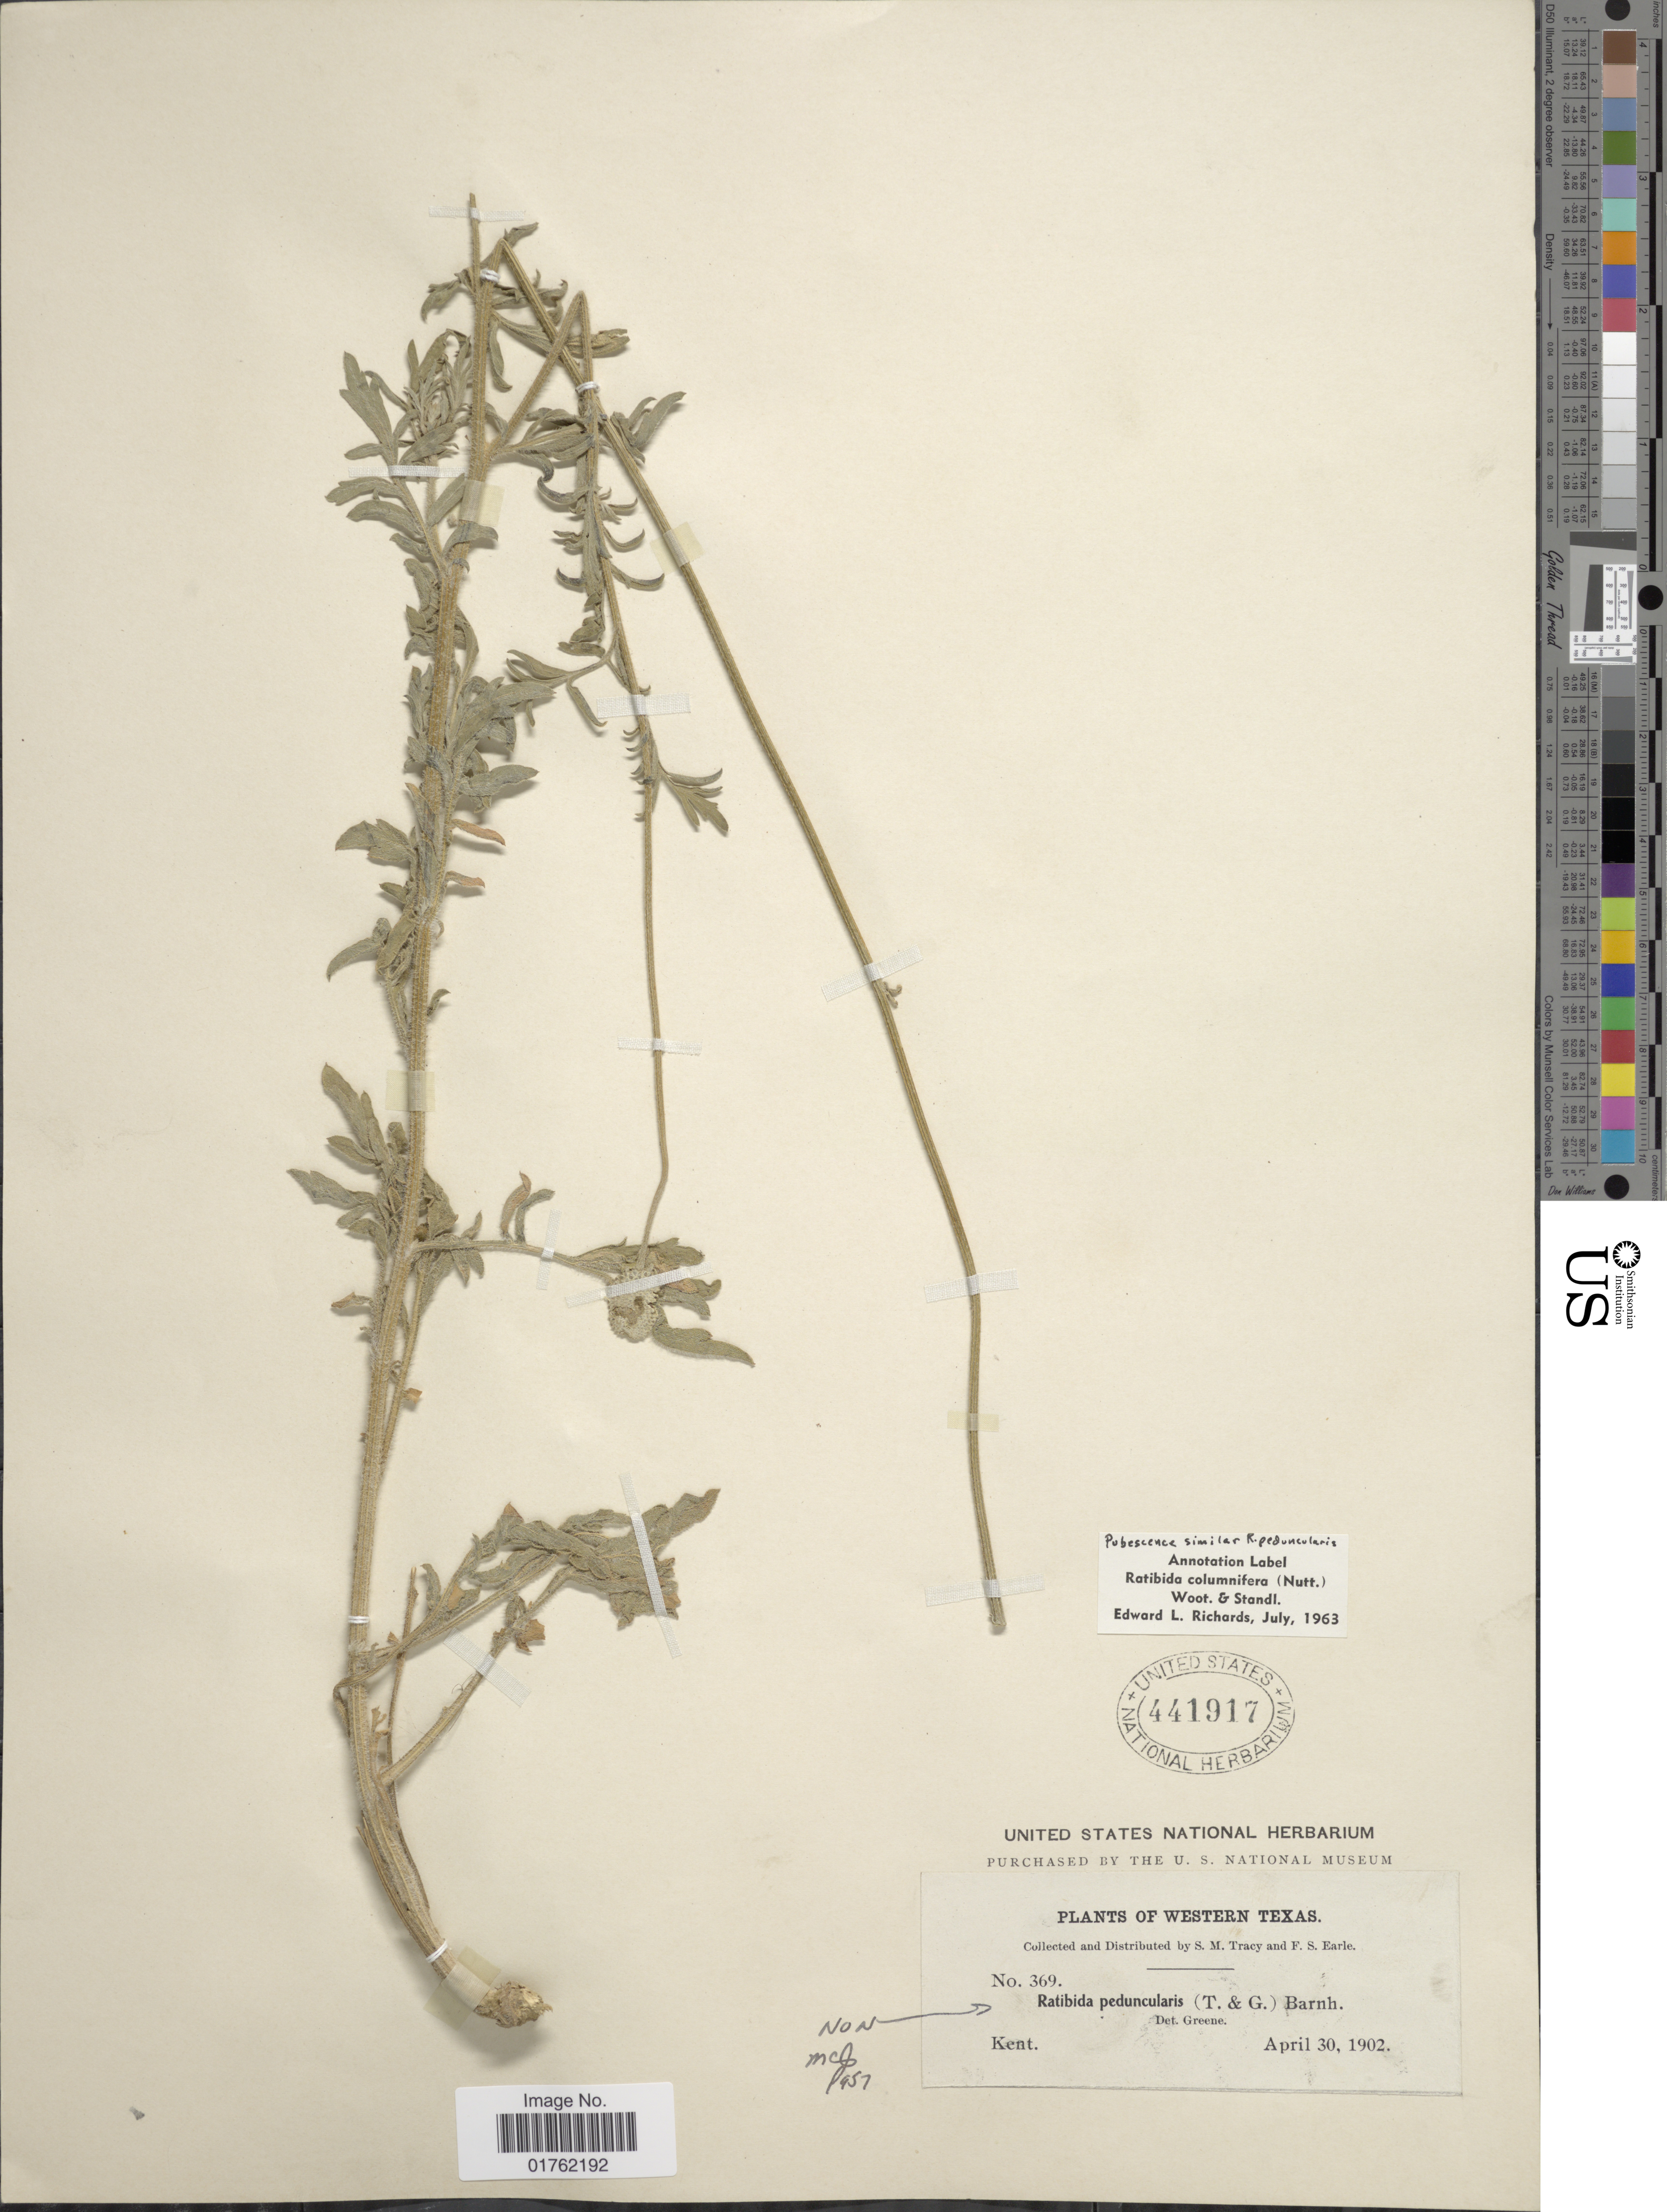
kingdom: Plantae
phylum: Tracheophyta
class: Magnoliopsida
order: Asterales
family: Asteraceae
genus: Ratibida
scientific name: Ratibida columnaris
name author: (Pursh) D. Don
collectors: S. M. Tracy & F. S. Earle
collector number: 369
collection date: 1902-04-30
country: United States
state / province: Texas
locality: Western Texas, Kent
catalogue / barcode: US 441917